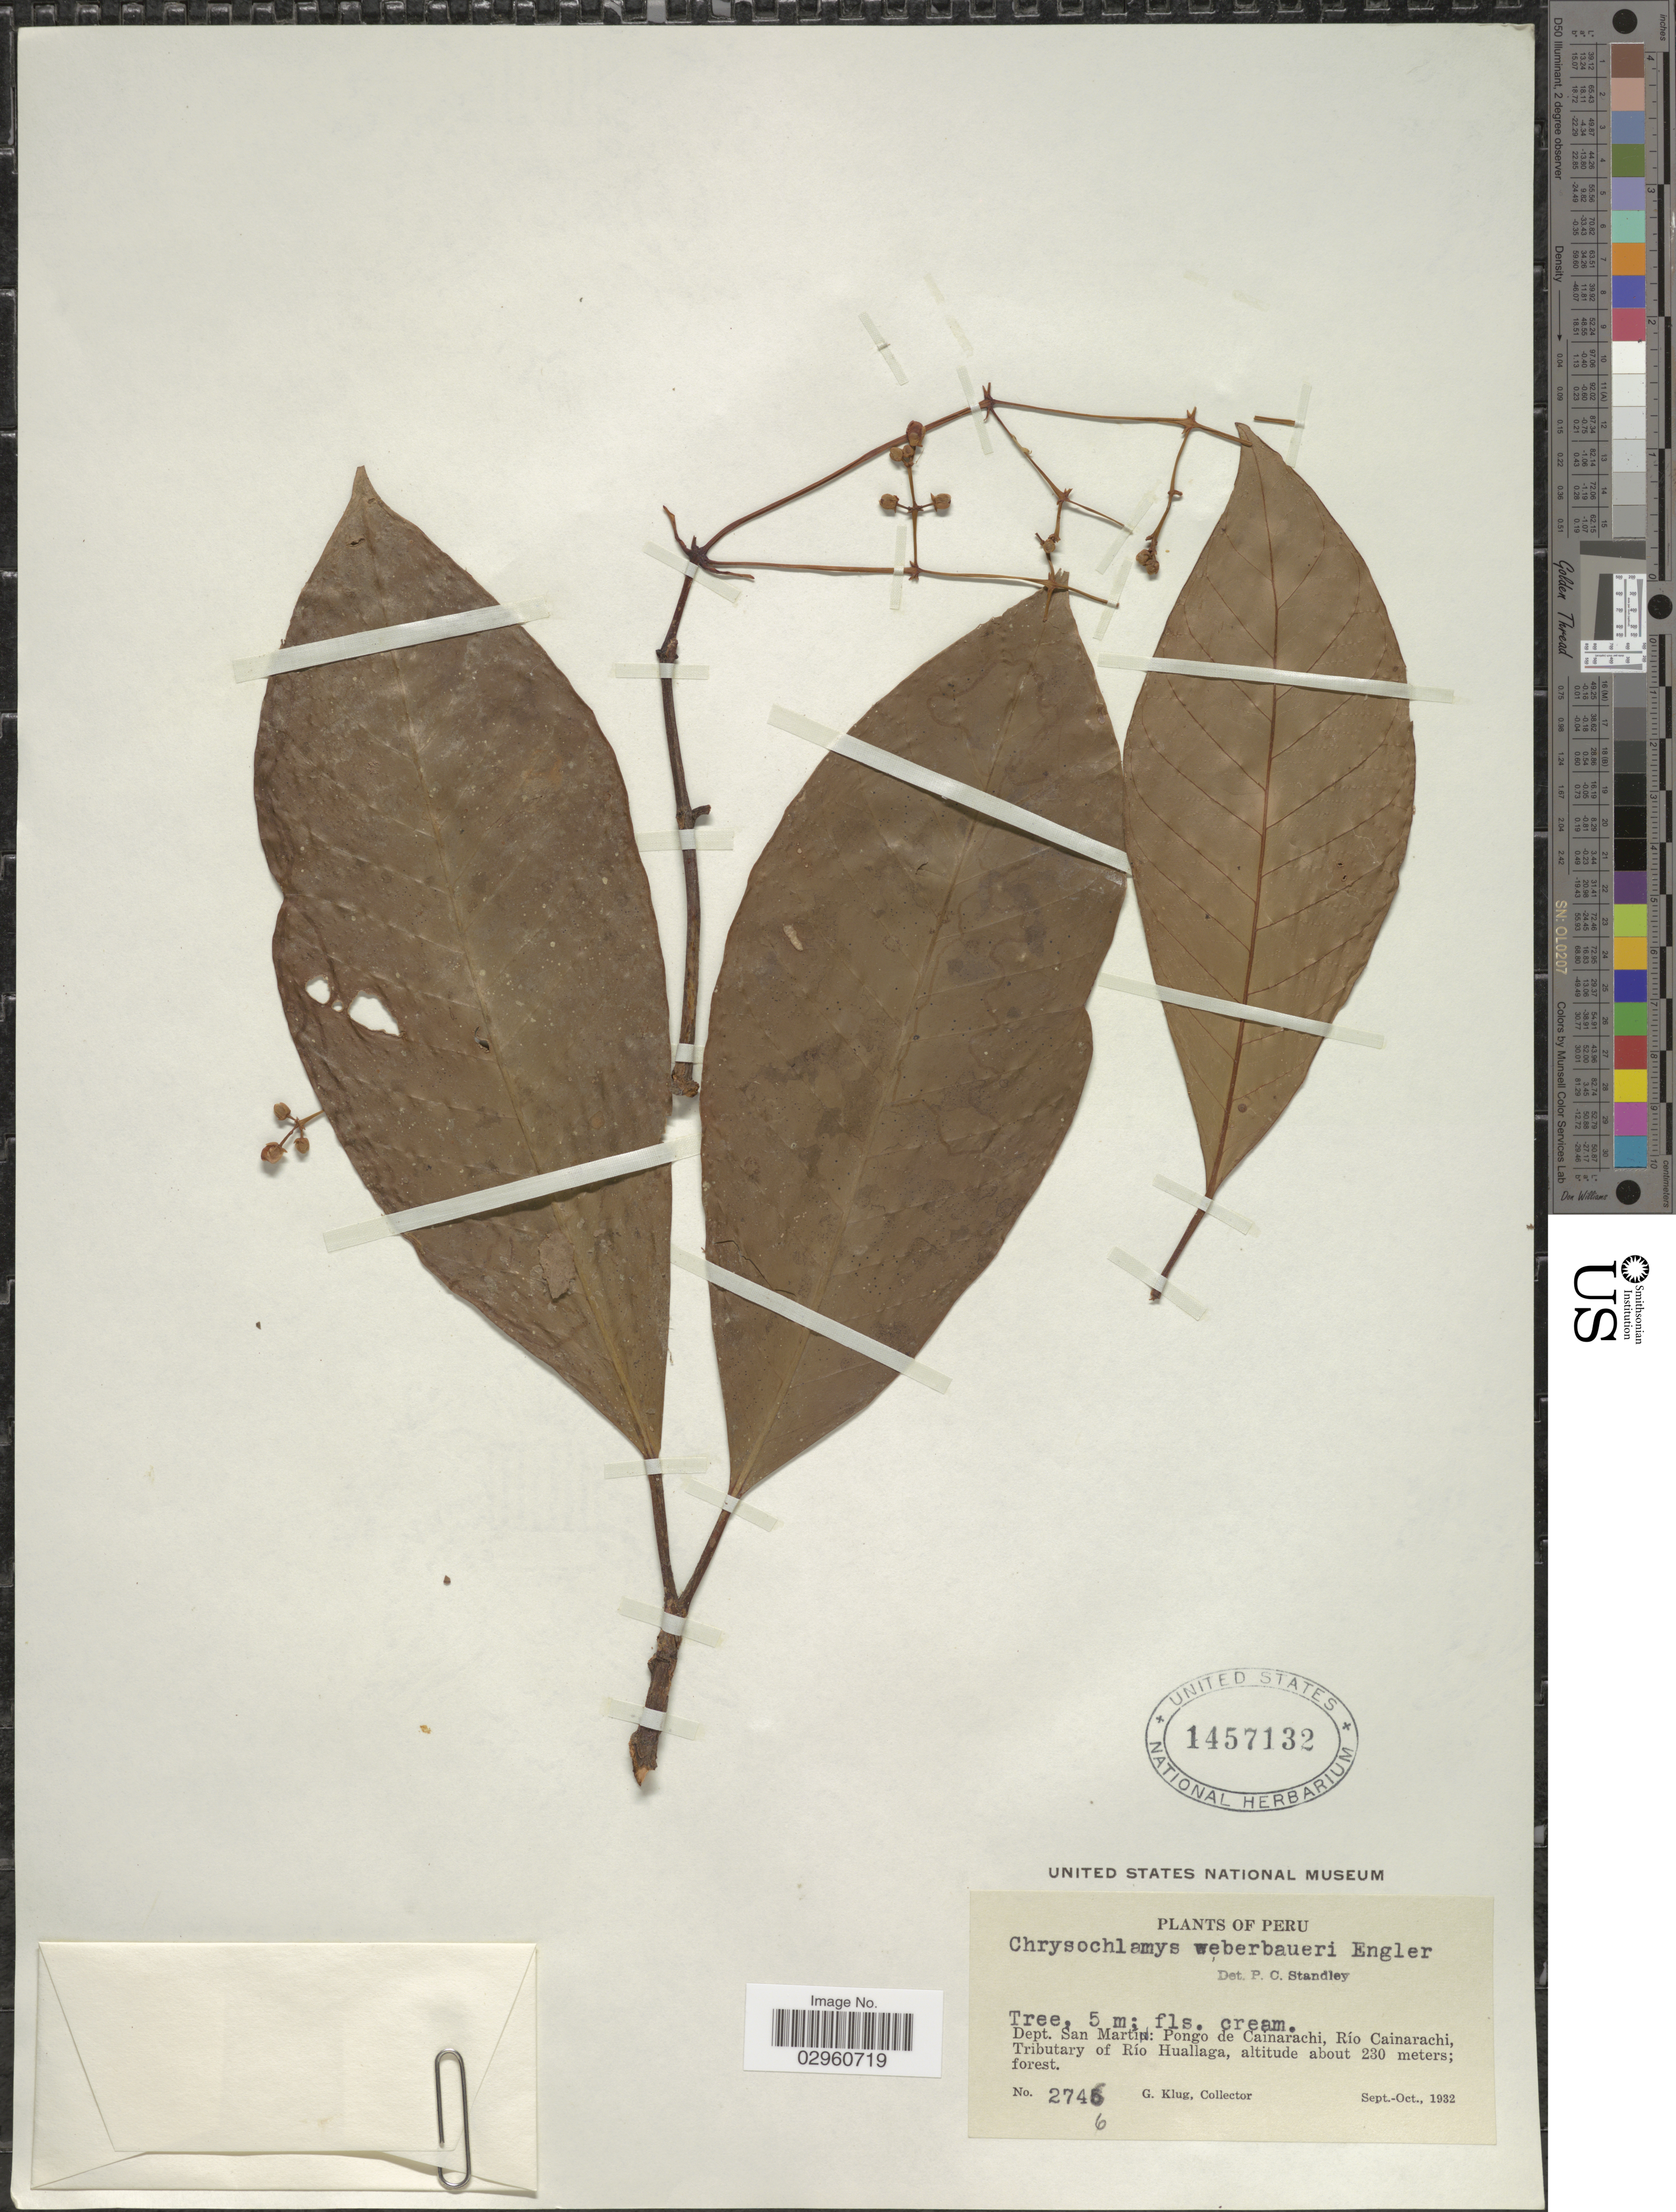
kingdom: Plantae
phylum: Tracheophyta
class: Magnoliopsida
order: Malpighiales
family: Clusiaceae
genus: Chrysochlamys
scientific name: Chrysochlamys weberbaueri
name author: Engl.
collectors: G. Klug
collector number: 2746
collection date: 1932-09/1932-10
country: Peru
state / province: San Martín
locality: Dept. San Martín: Pongo de Cainarachi, Río Cainarachi, Tributary of Río Huallaga.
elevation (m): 230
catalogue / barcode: US 1457132